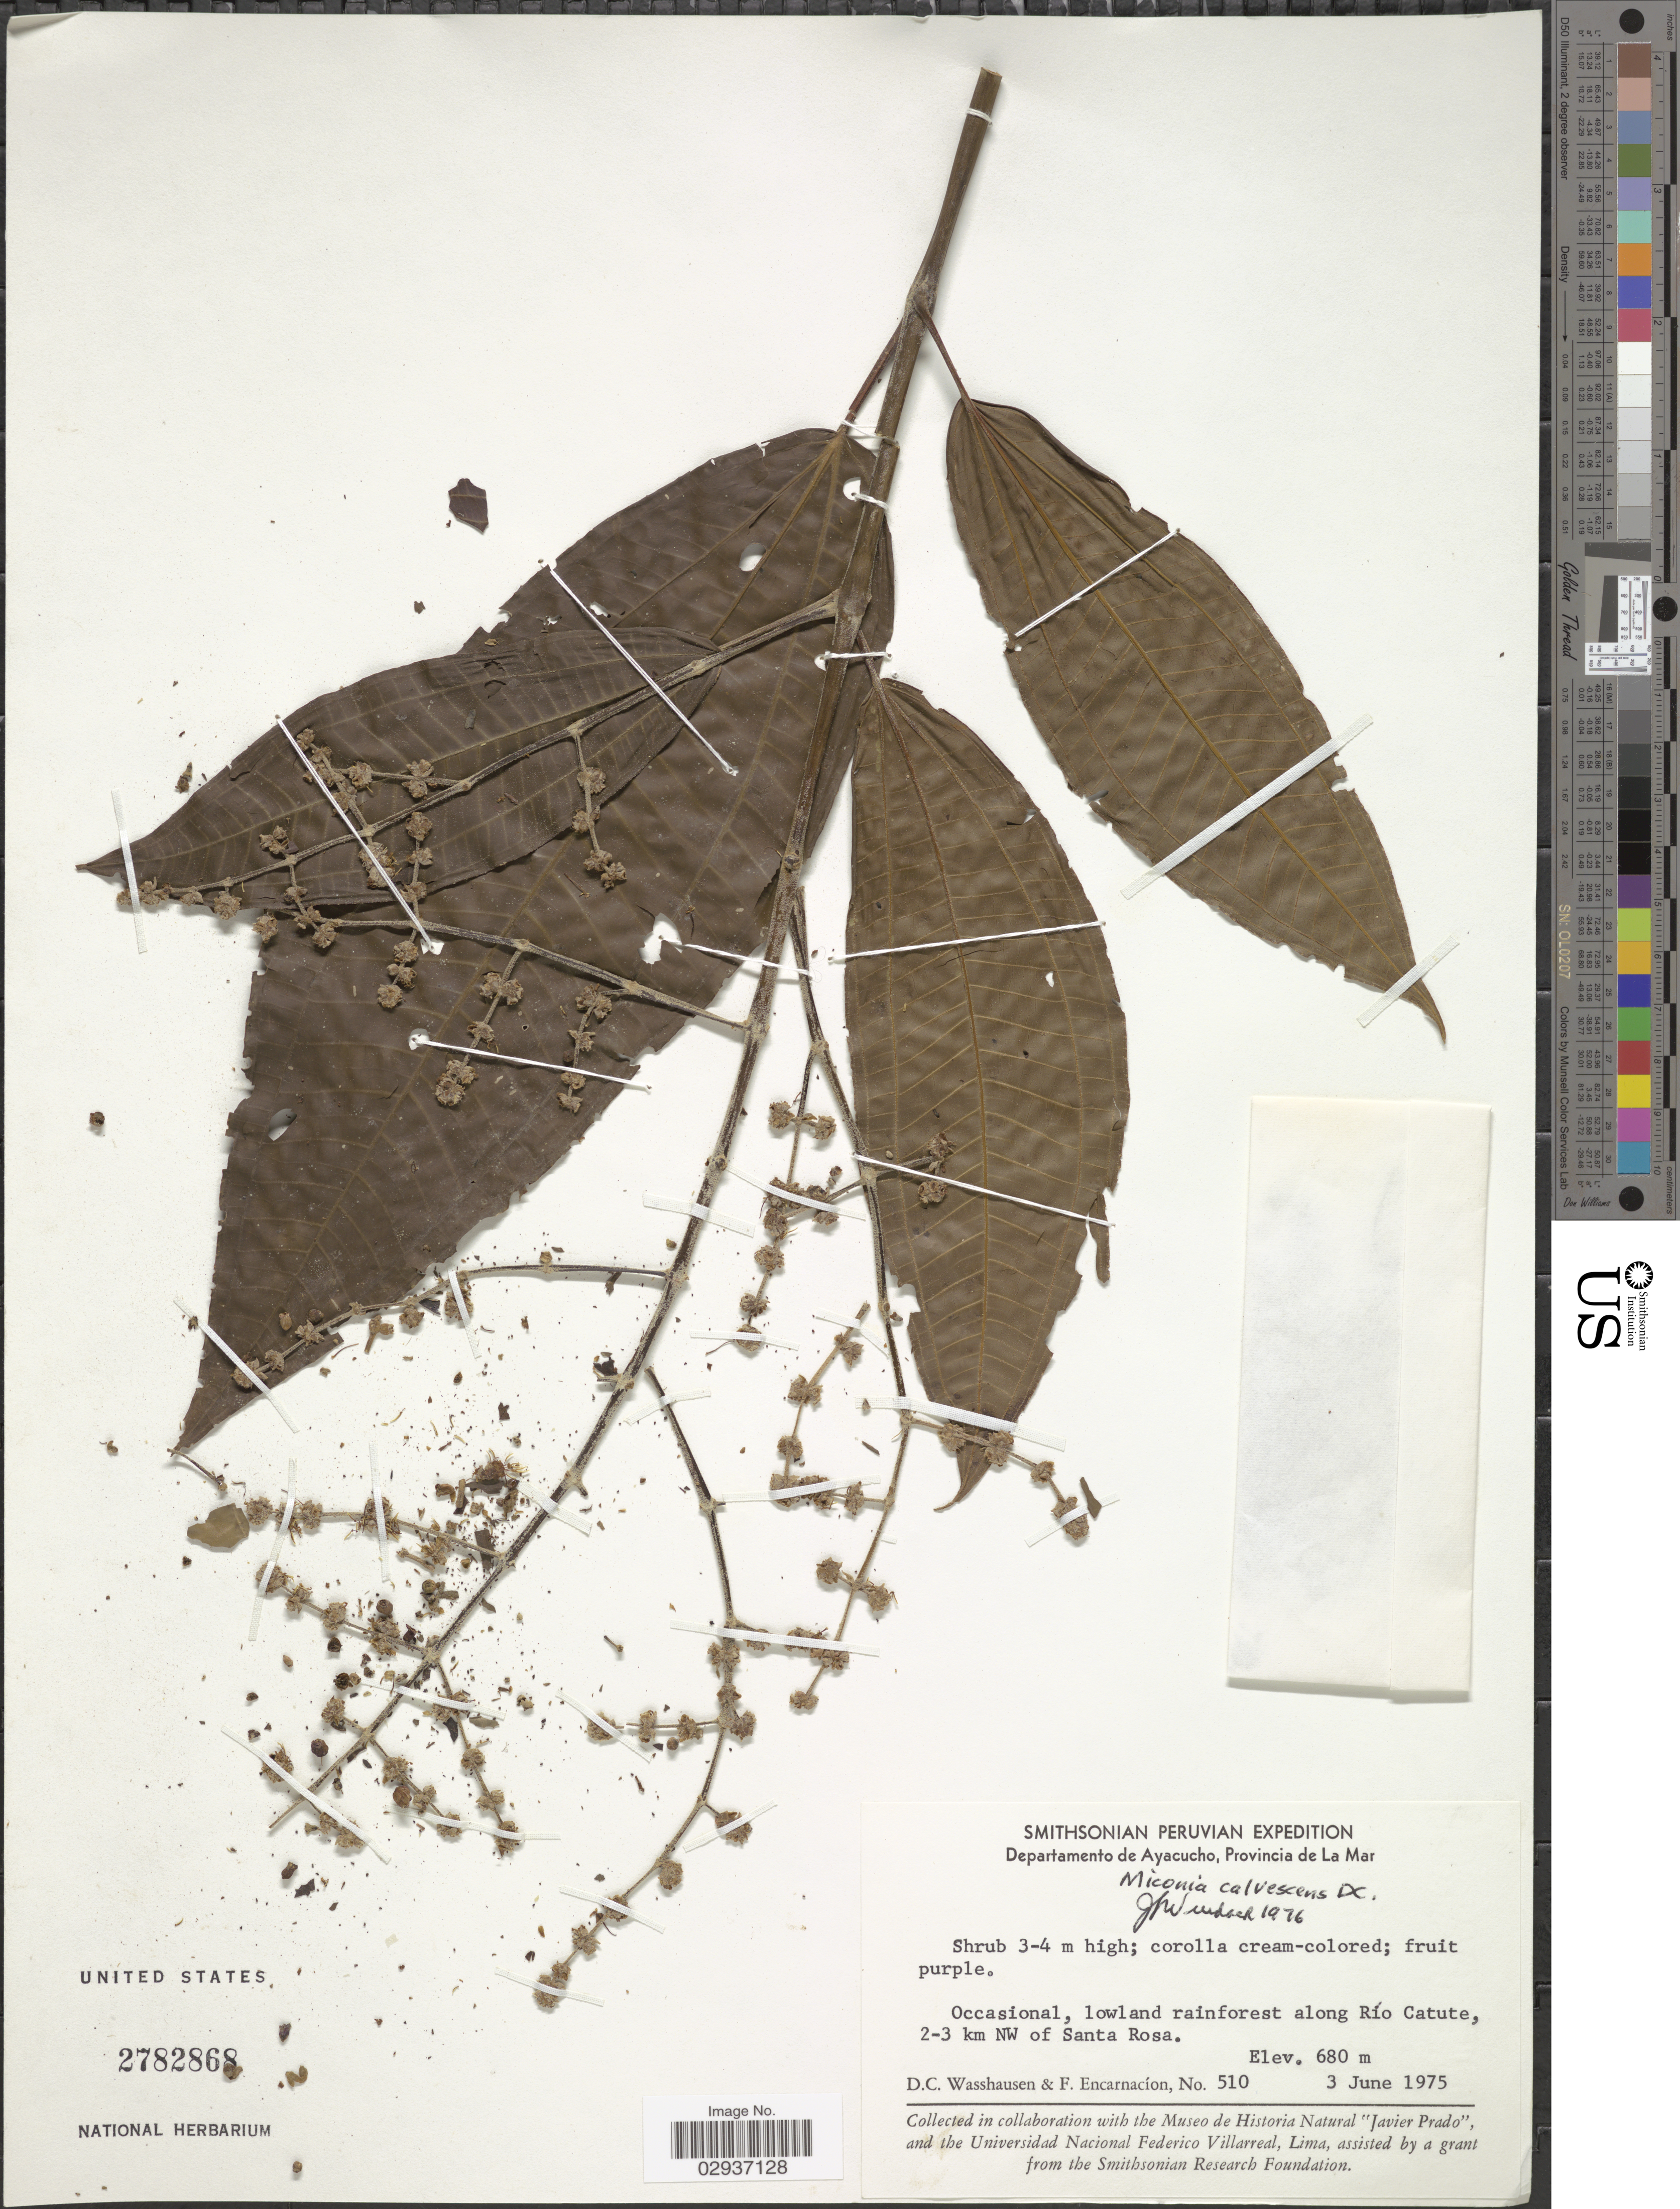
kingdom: Plantae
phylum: Tracheophyta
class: Magnoliopsida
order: Myrtales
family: Melastomataceae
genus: Miconia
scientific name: Miconia calvescens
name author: DC.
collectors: D. C. Wasshausen & F. Encarnación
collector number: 510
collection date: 1975-06-03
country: Peru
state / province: Ayacucho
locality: Departamento de Ayacucho, Provincia de La Mar. Occasional, lowland rainforest along Río Catute, 2-3 km NW of Santa Rosa.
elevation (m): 680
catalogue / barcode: US 2782868